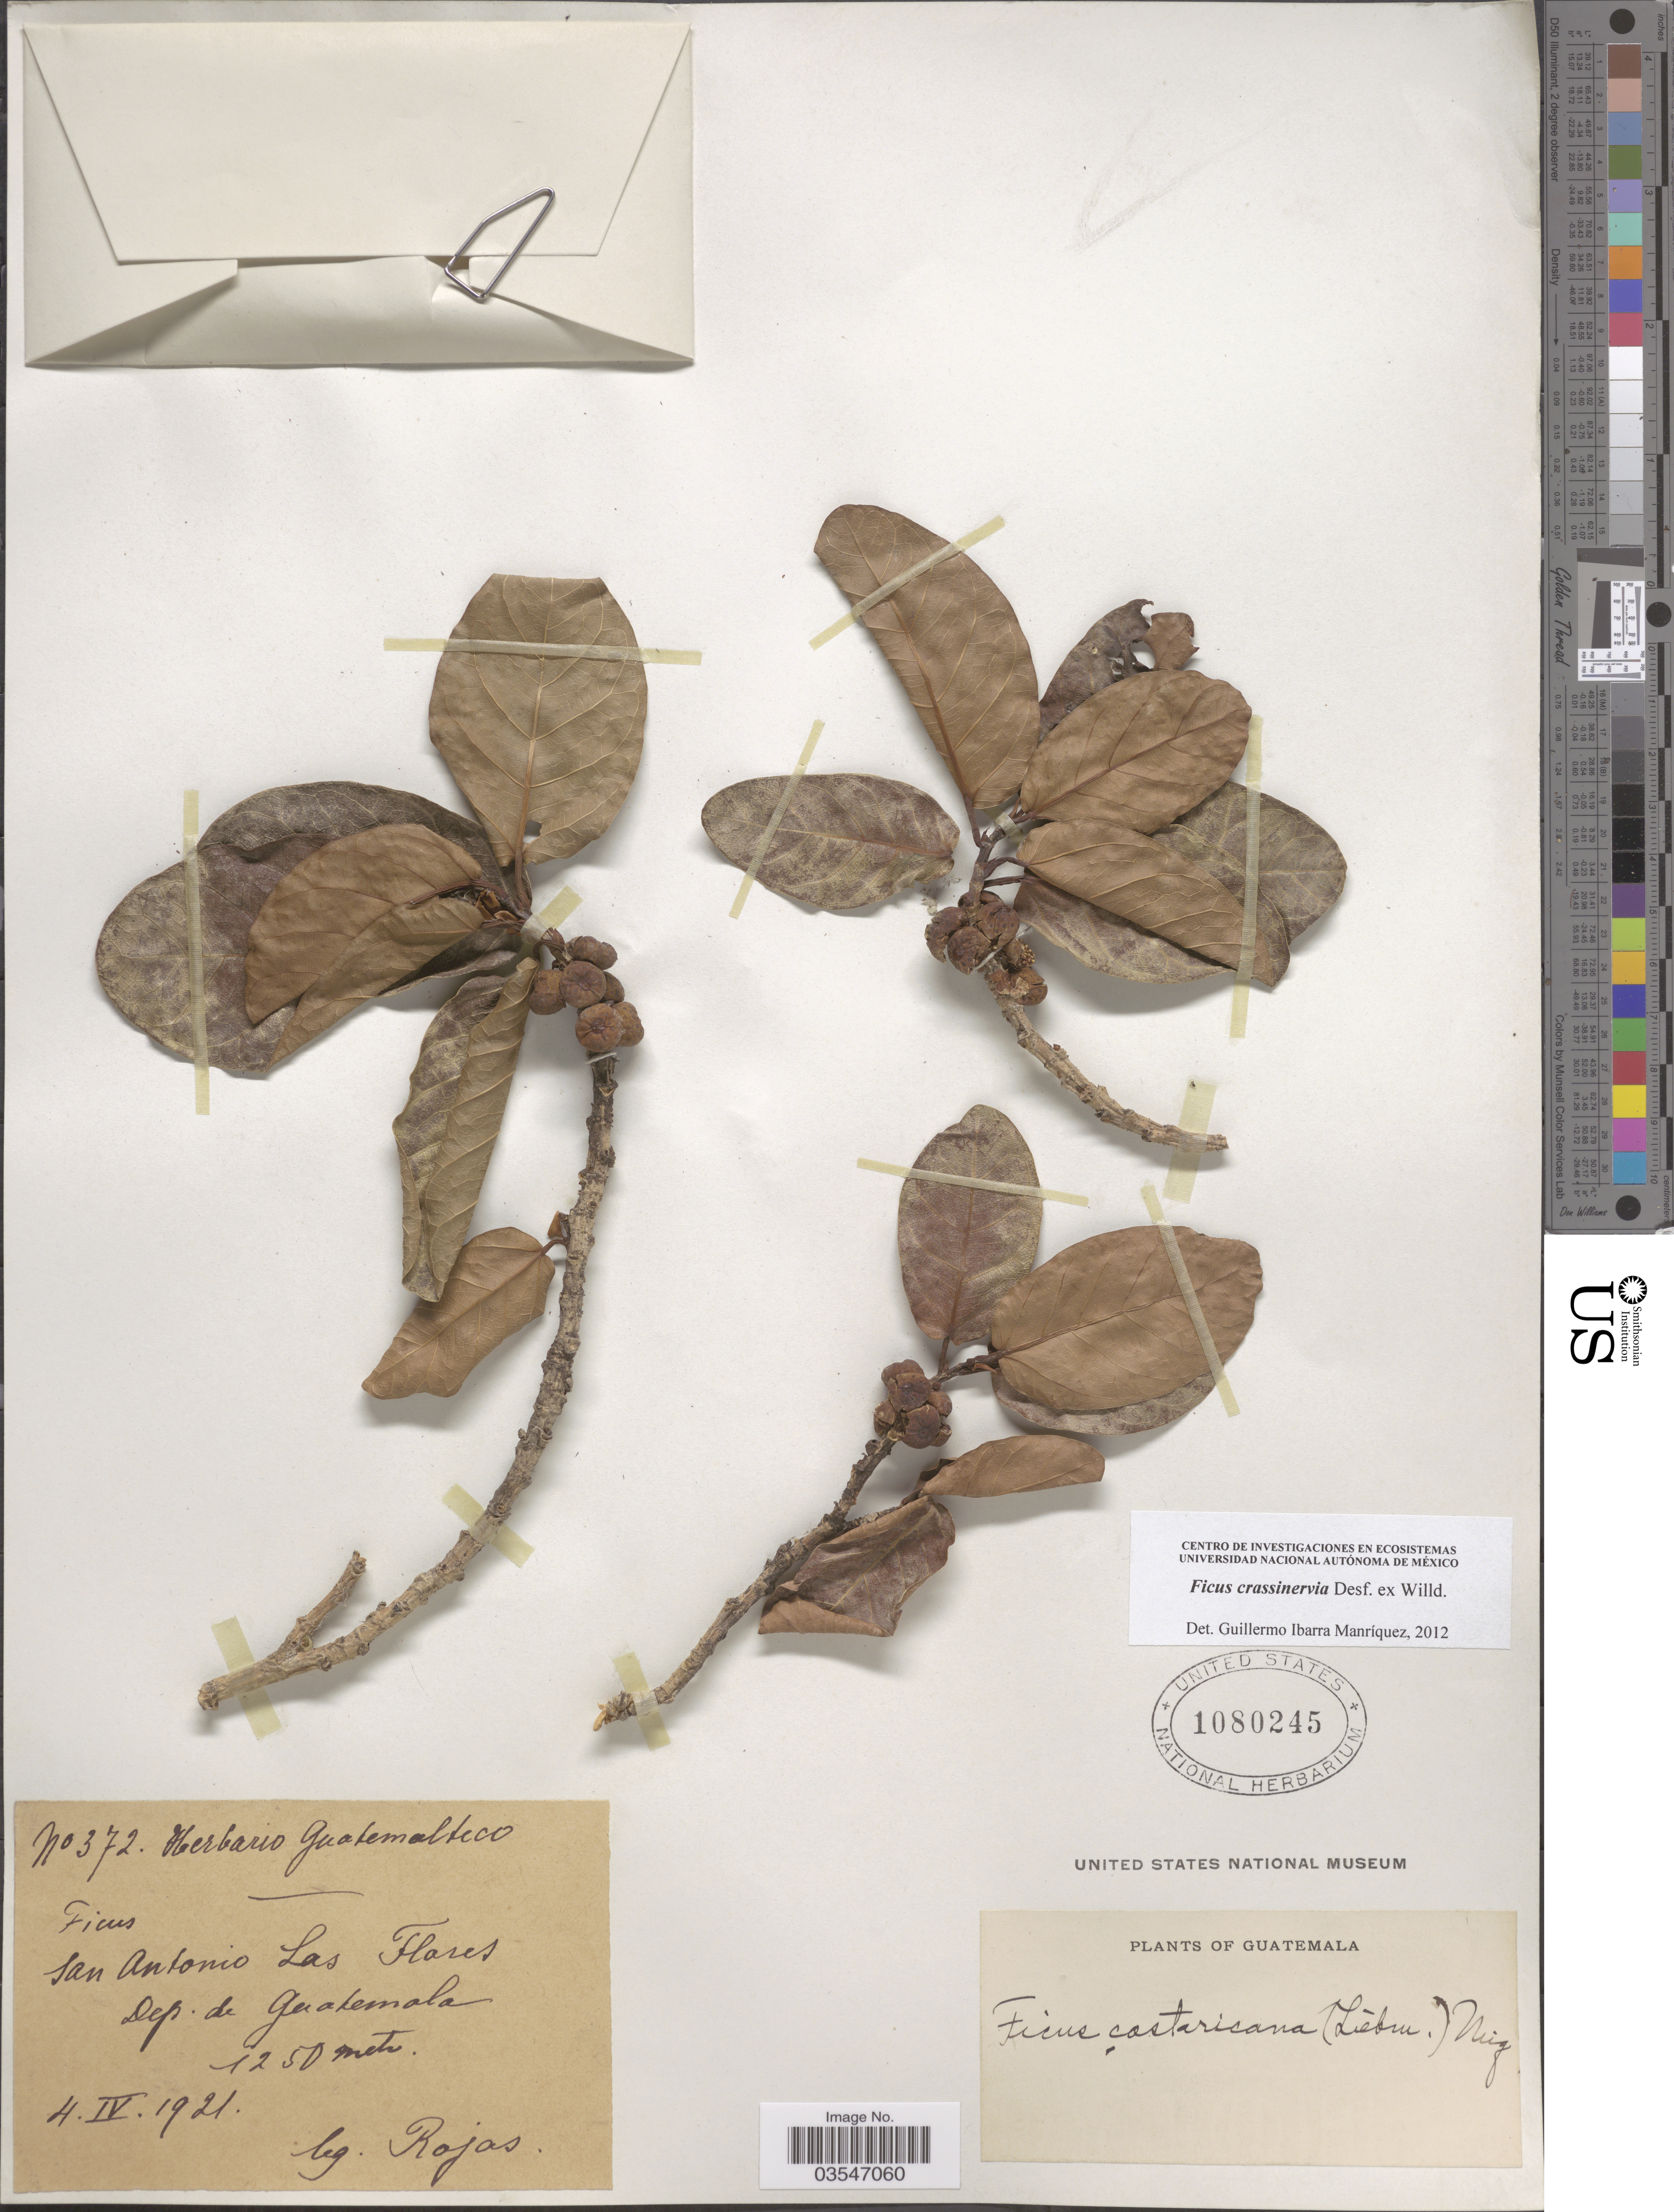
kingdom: Plantae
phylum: Tracheophyta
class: Magnoliopsida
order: Rosales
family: Moraceae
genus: Ficus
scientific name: Ficus crassinervia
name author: Desf. ex Willd.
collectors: Rojas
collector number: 372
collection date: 1921-04-04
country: Guatemala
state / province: Guatemala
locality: San Antonio Las Flores. Dep. de Guatemala.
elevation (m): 1250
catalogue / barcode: US 1080245